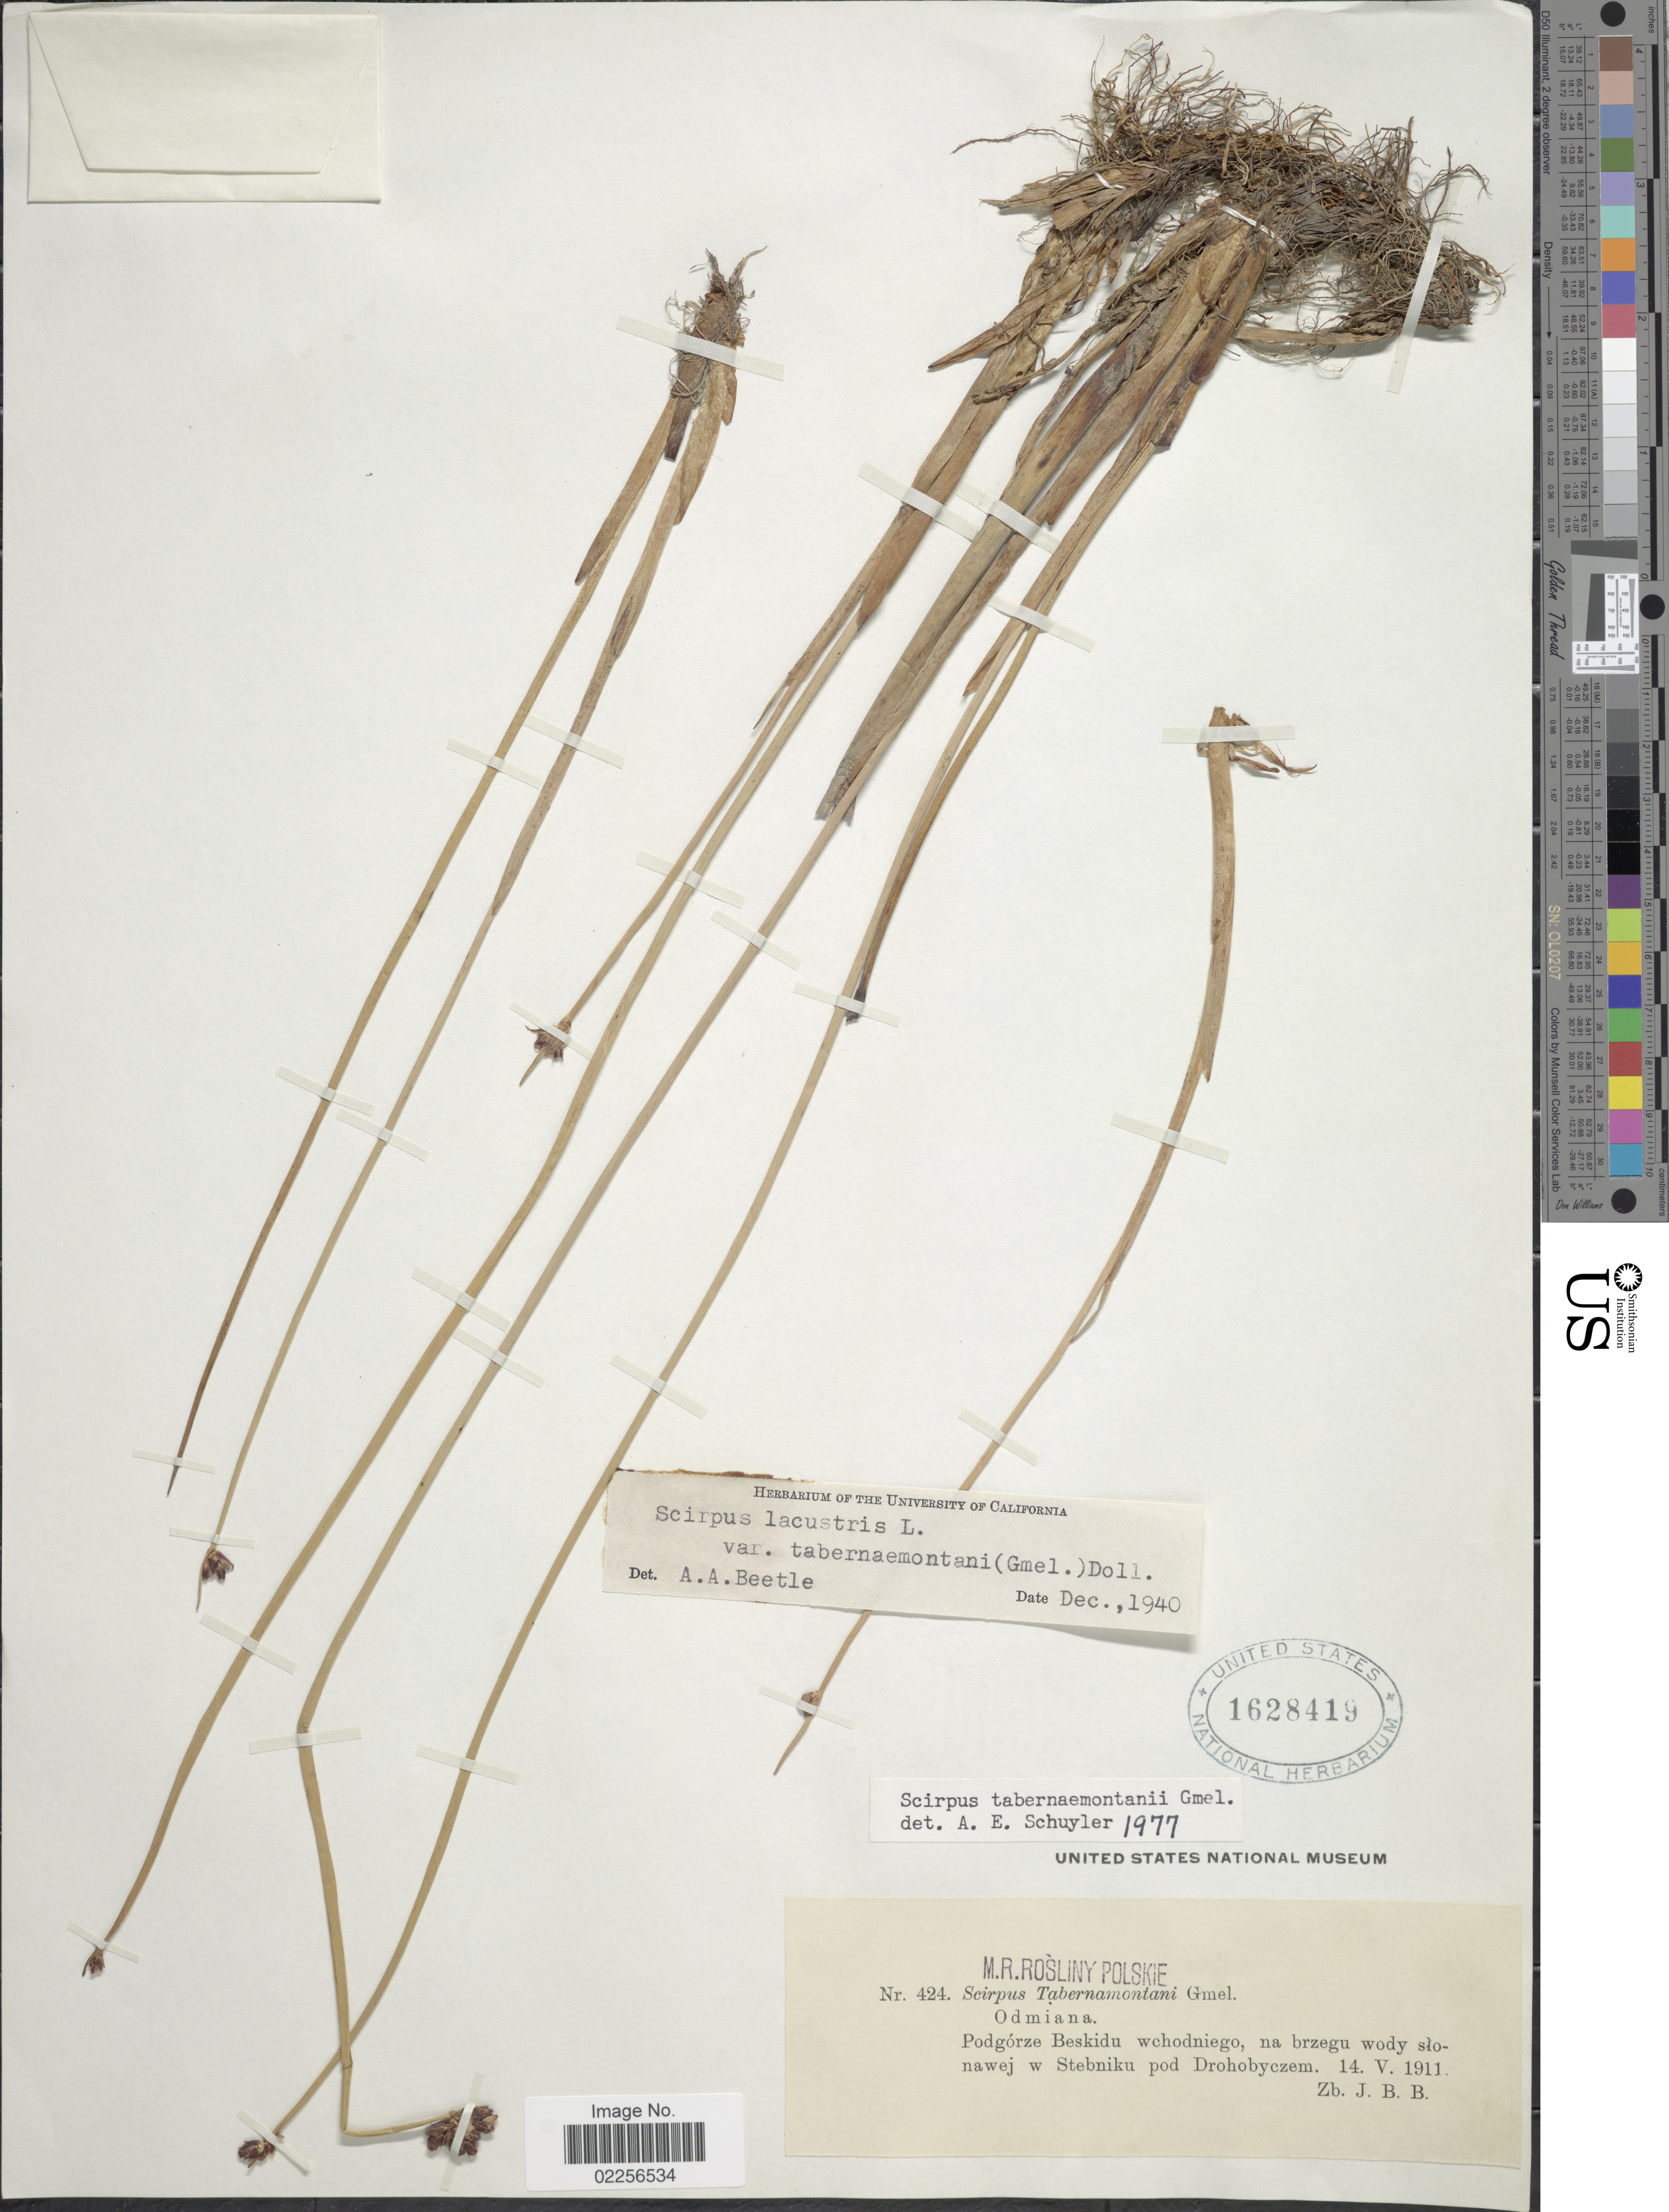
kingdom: Plantae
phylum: Tracheophyta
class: Liliopsida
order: Poales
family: Cyperaceae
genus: Schoenoplectus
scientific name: Schoenoplectus tabernaemontani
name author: (C.C. Gmel.) Palla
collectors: M. Rosliny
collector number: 424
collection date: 1911-05-14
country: Poland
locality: Polske, Odmiana, Podgorze Beskidu wchodniego, Stebniku pod Drohobyczem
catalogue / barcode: US 1628419